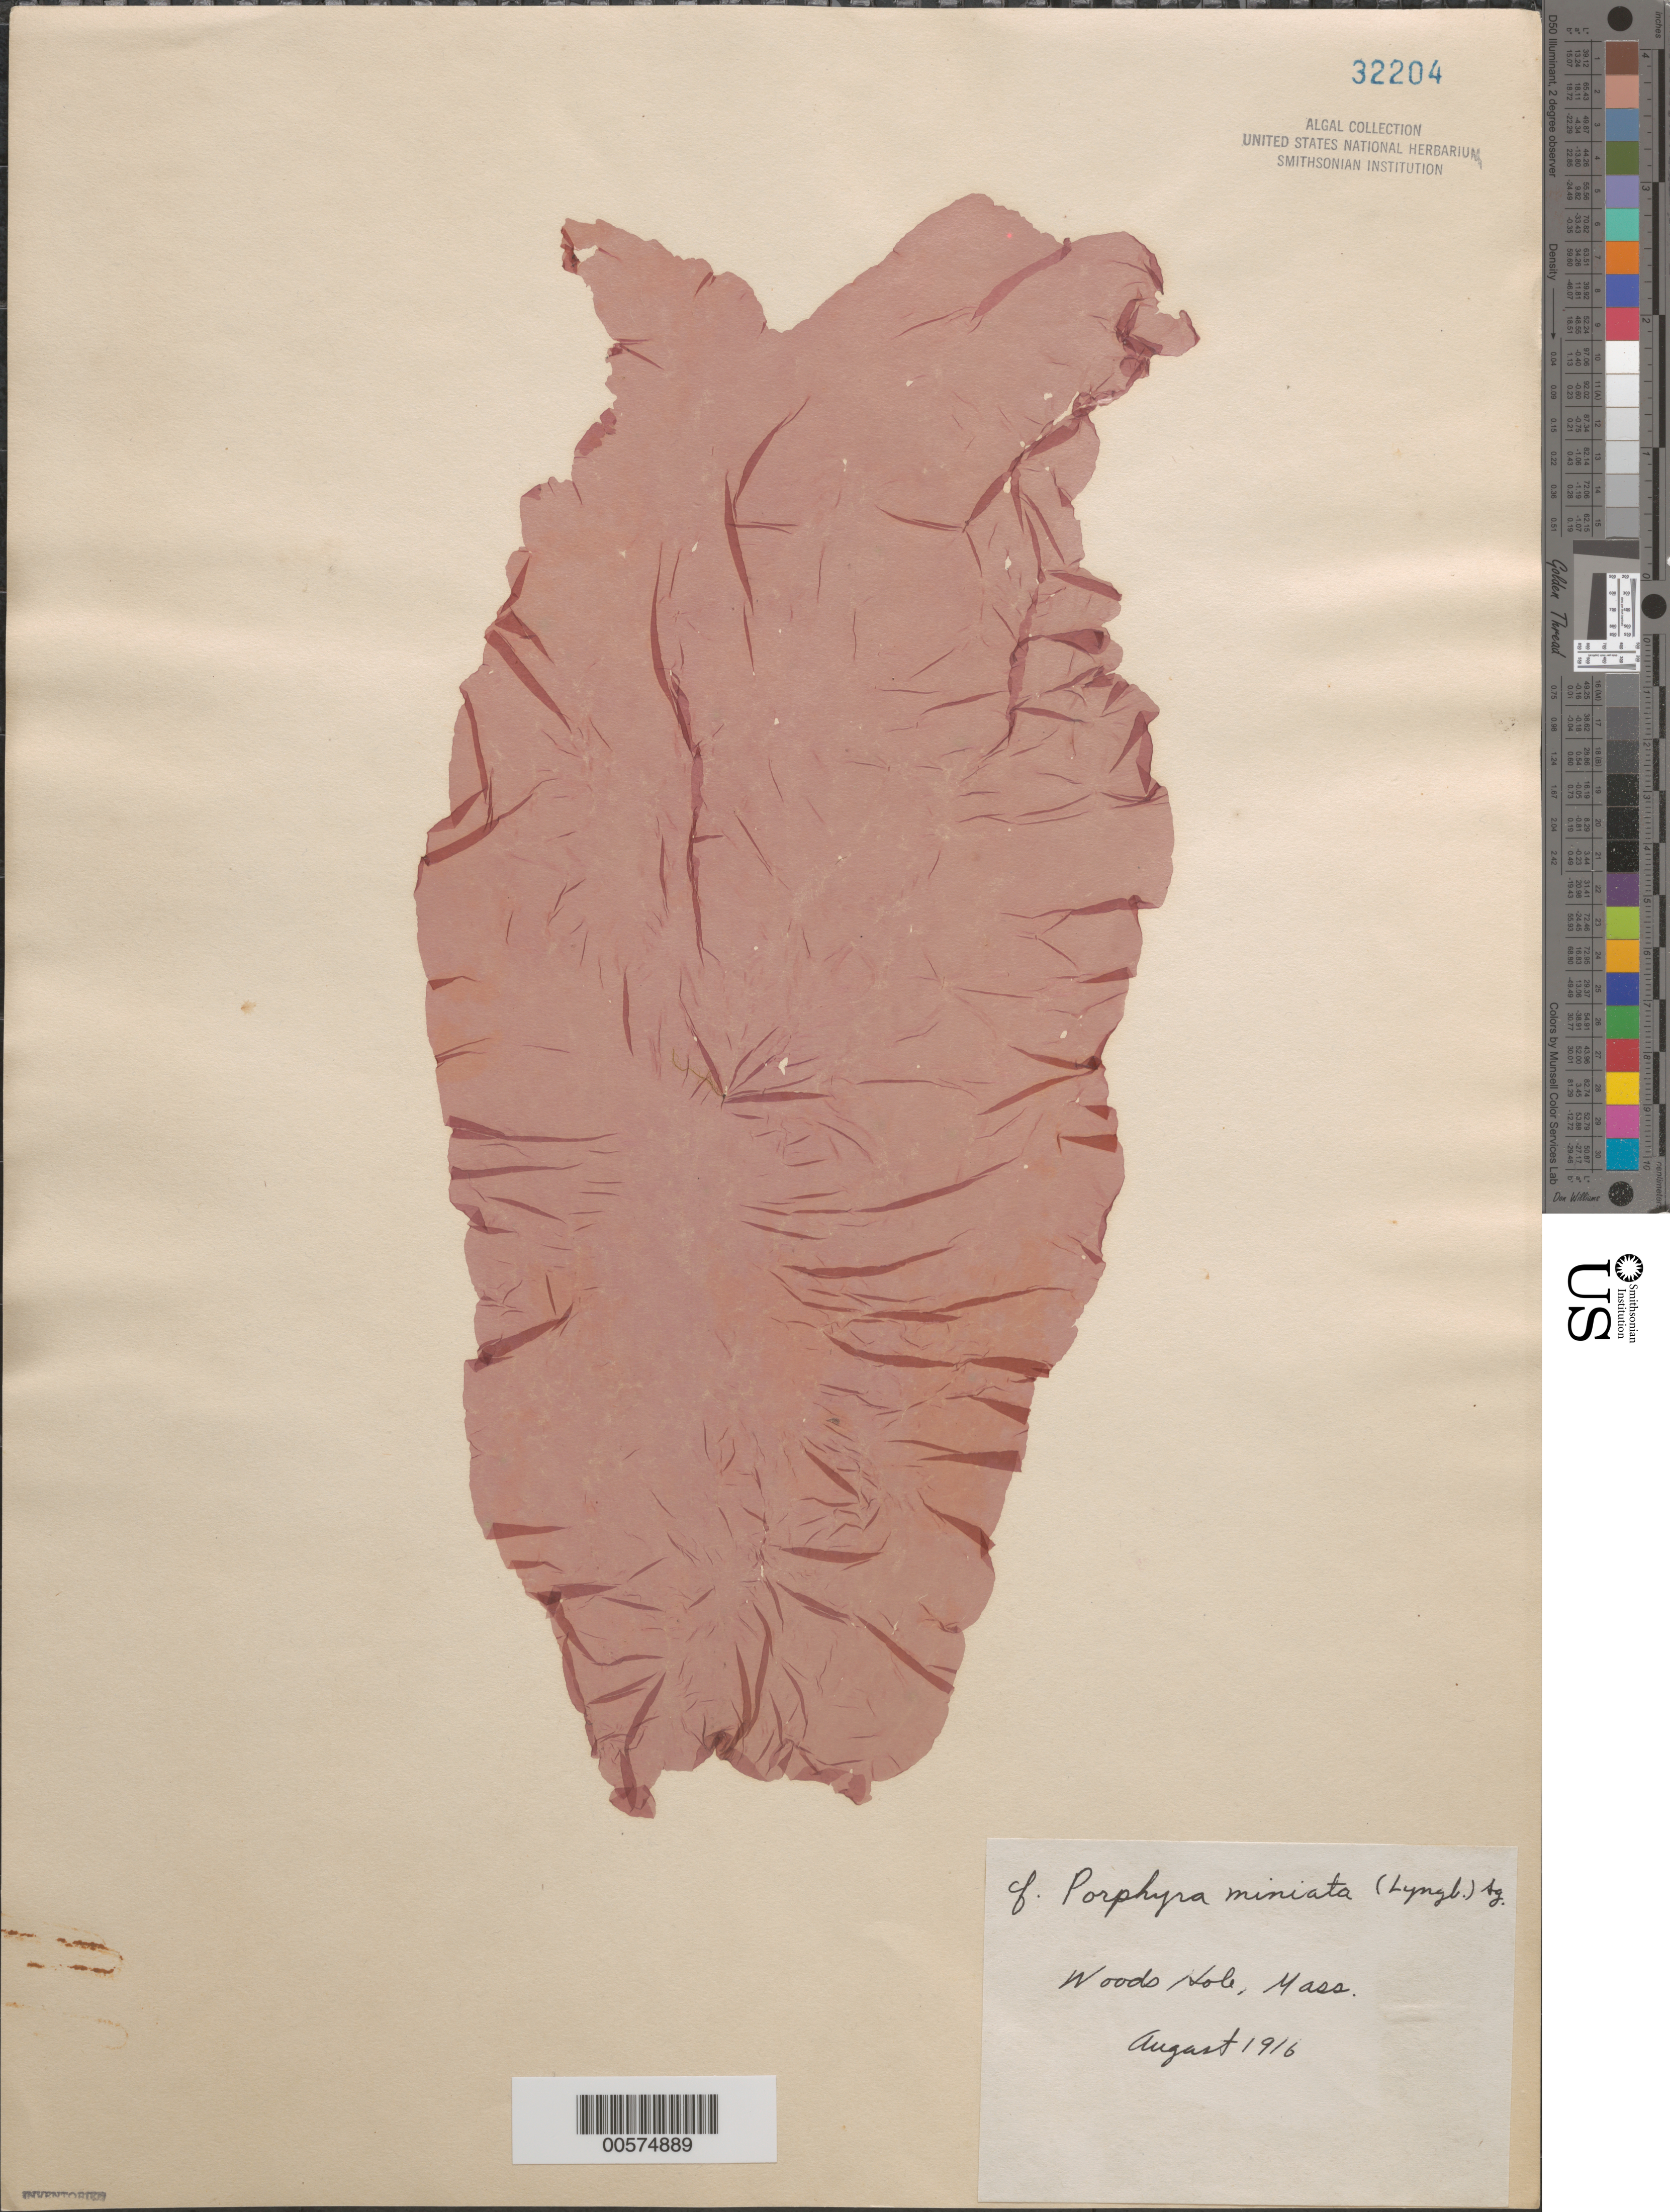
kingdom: Plantae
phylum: Rhodophyta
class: Bangiophyceae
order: Bangiales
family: Bangiaceae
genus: Wildemania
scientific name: Wildemania miniata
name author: (C. Agardh) Foslie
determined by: Algae name updating Project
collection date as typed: Aug 1916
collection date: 1916-08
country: United States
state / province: Massachusetts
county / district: Barnstable County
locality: Woods Hole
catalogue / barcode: US 32204